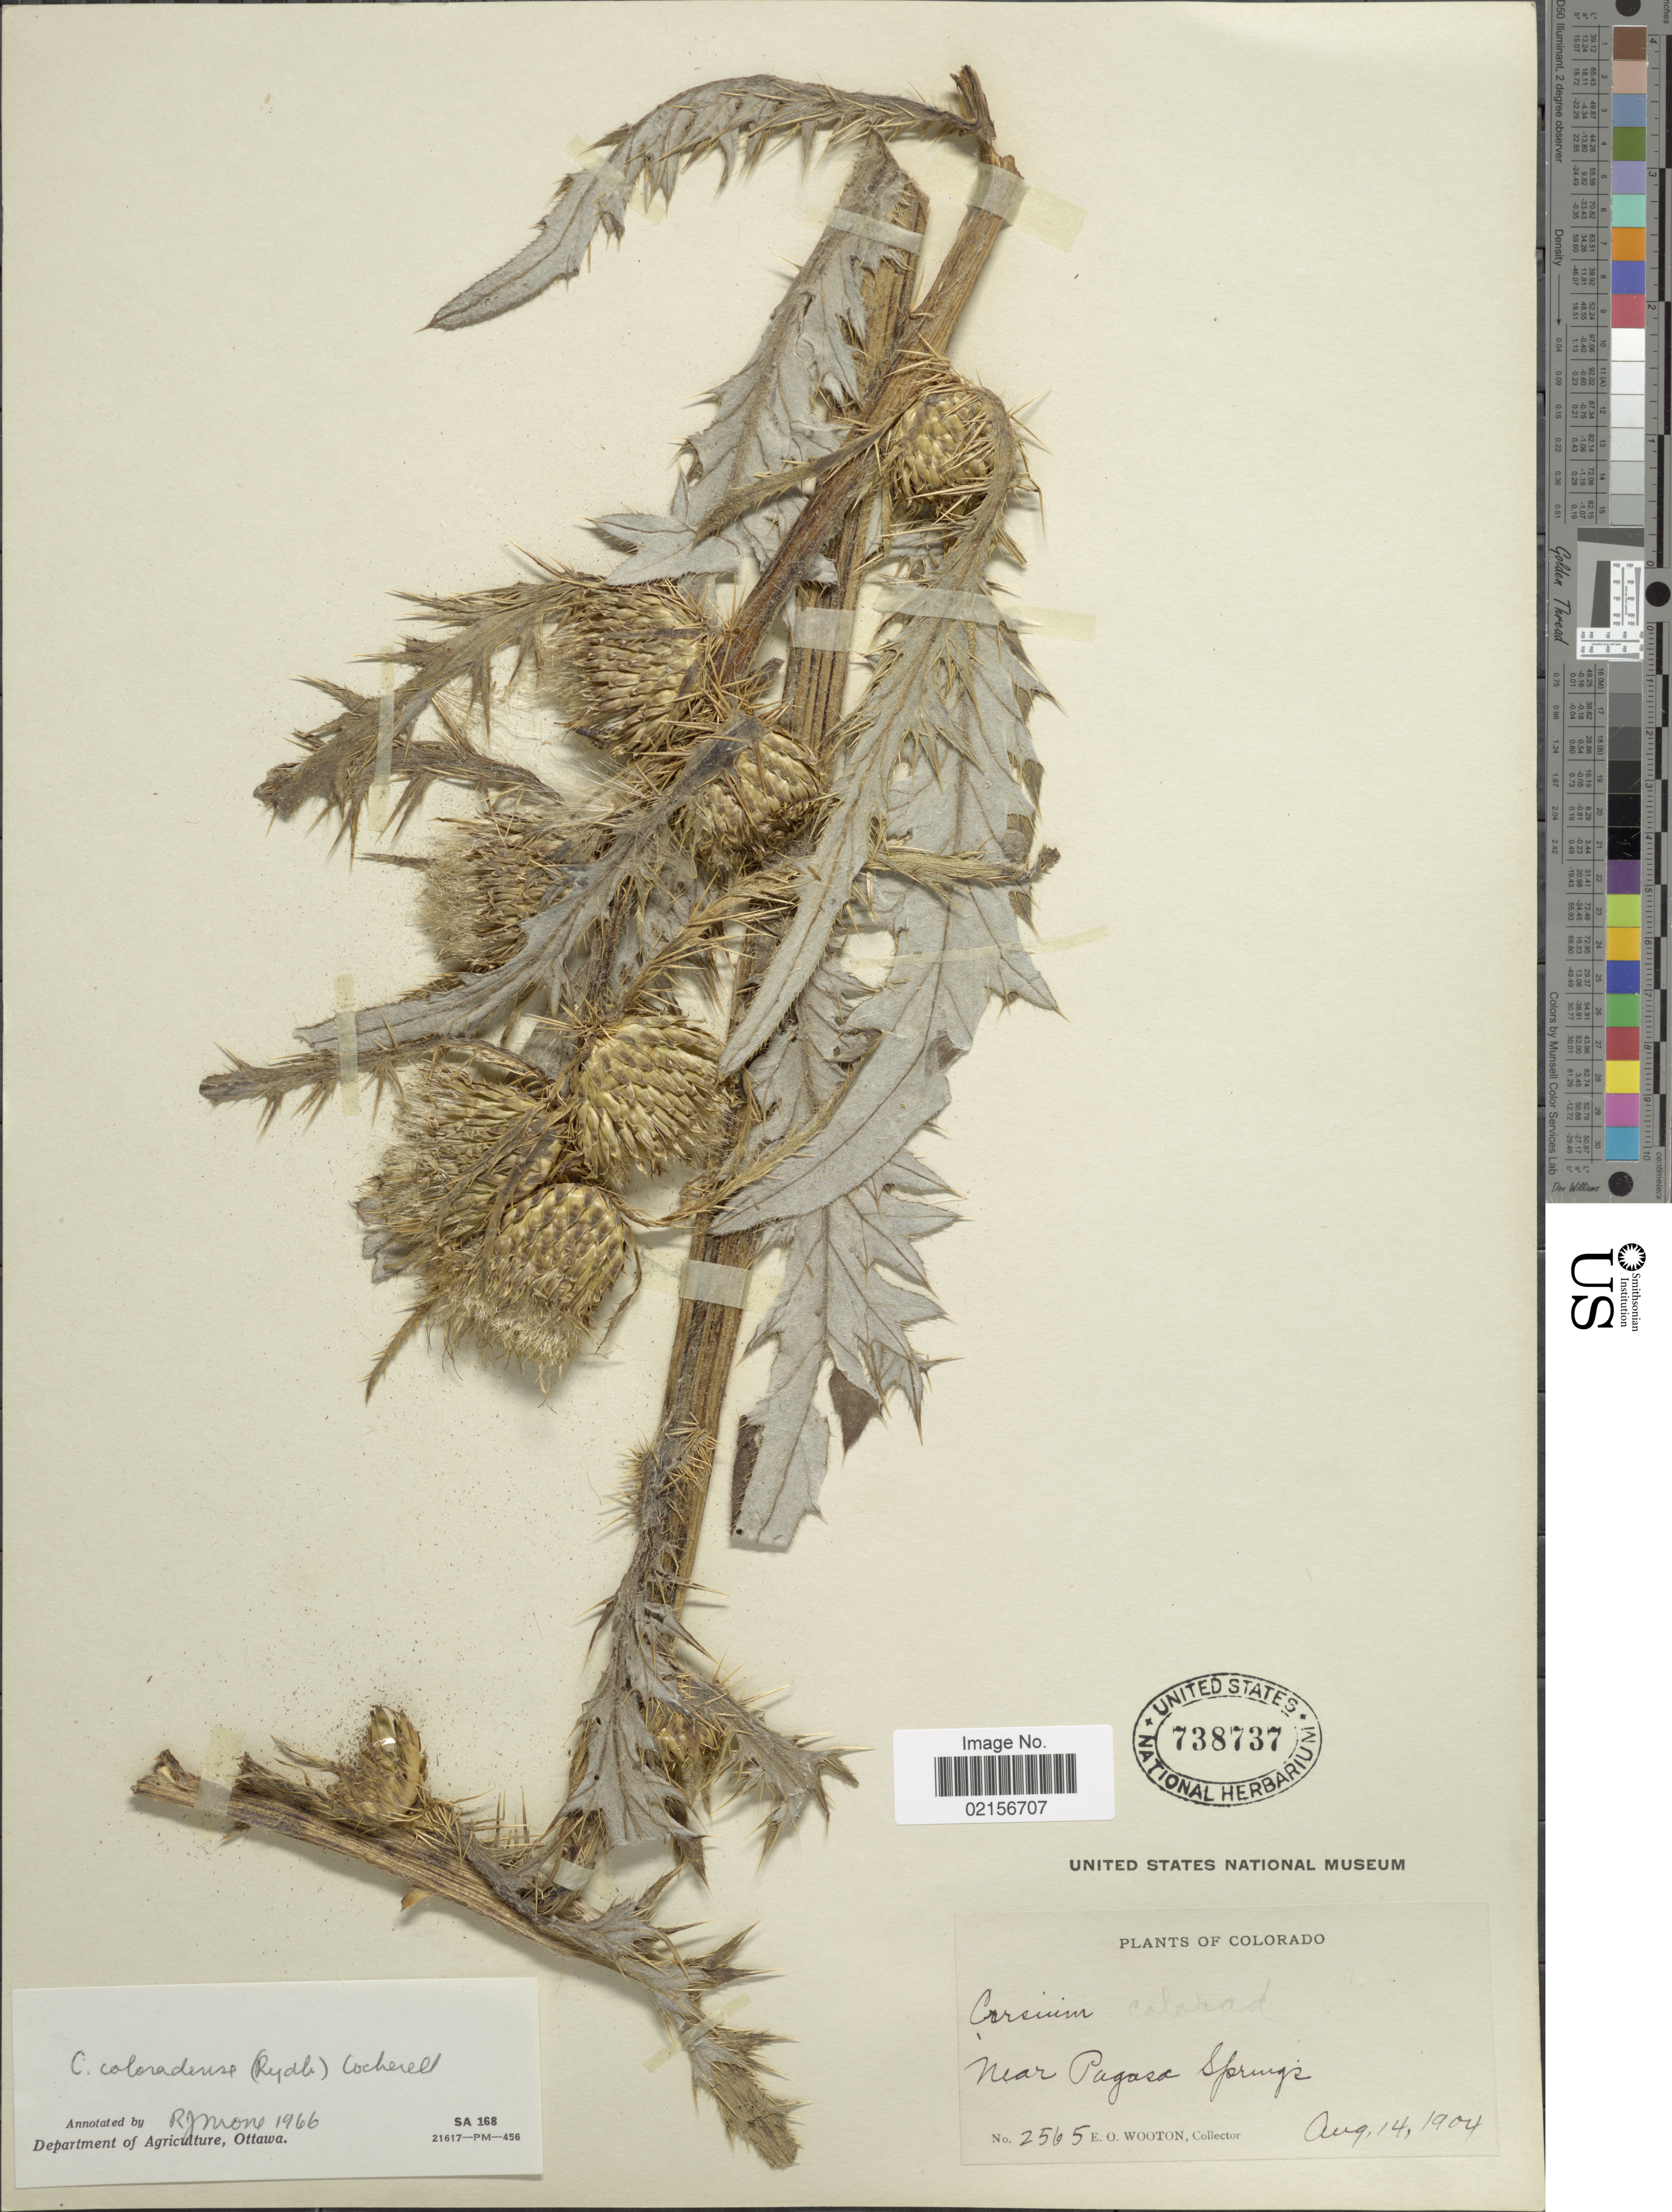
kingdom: Plantae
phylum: Tracheophyta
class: Magnoliopsida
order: Asterales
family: Asteraceae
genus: Cirsium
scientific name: Cirsium scariosum var. coloradense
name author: (Rydb.) D.J. Keil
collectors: E. O. Wooton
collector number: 2565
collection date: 1904-08-14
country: United States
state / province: Colorado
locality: Near Pagasa Springs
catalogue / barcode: US 738737